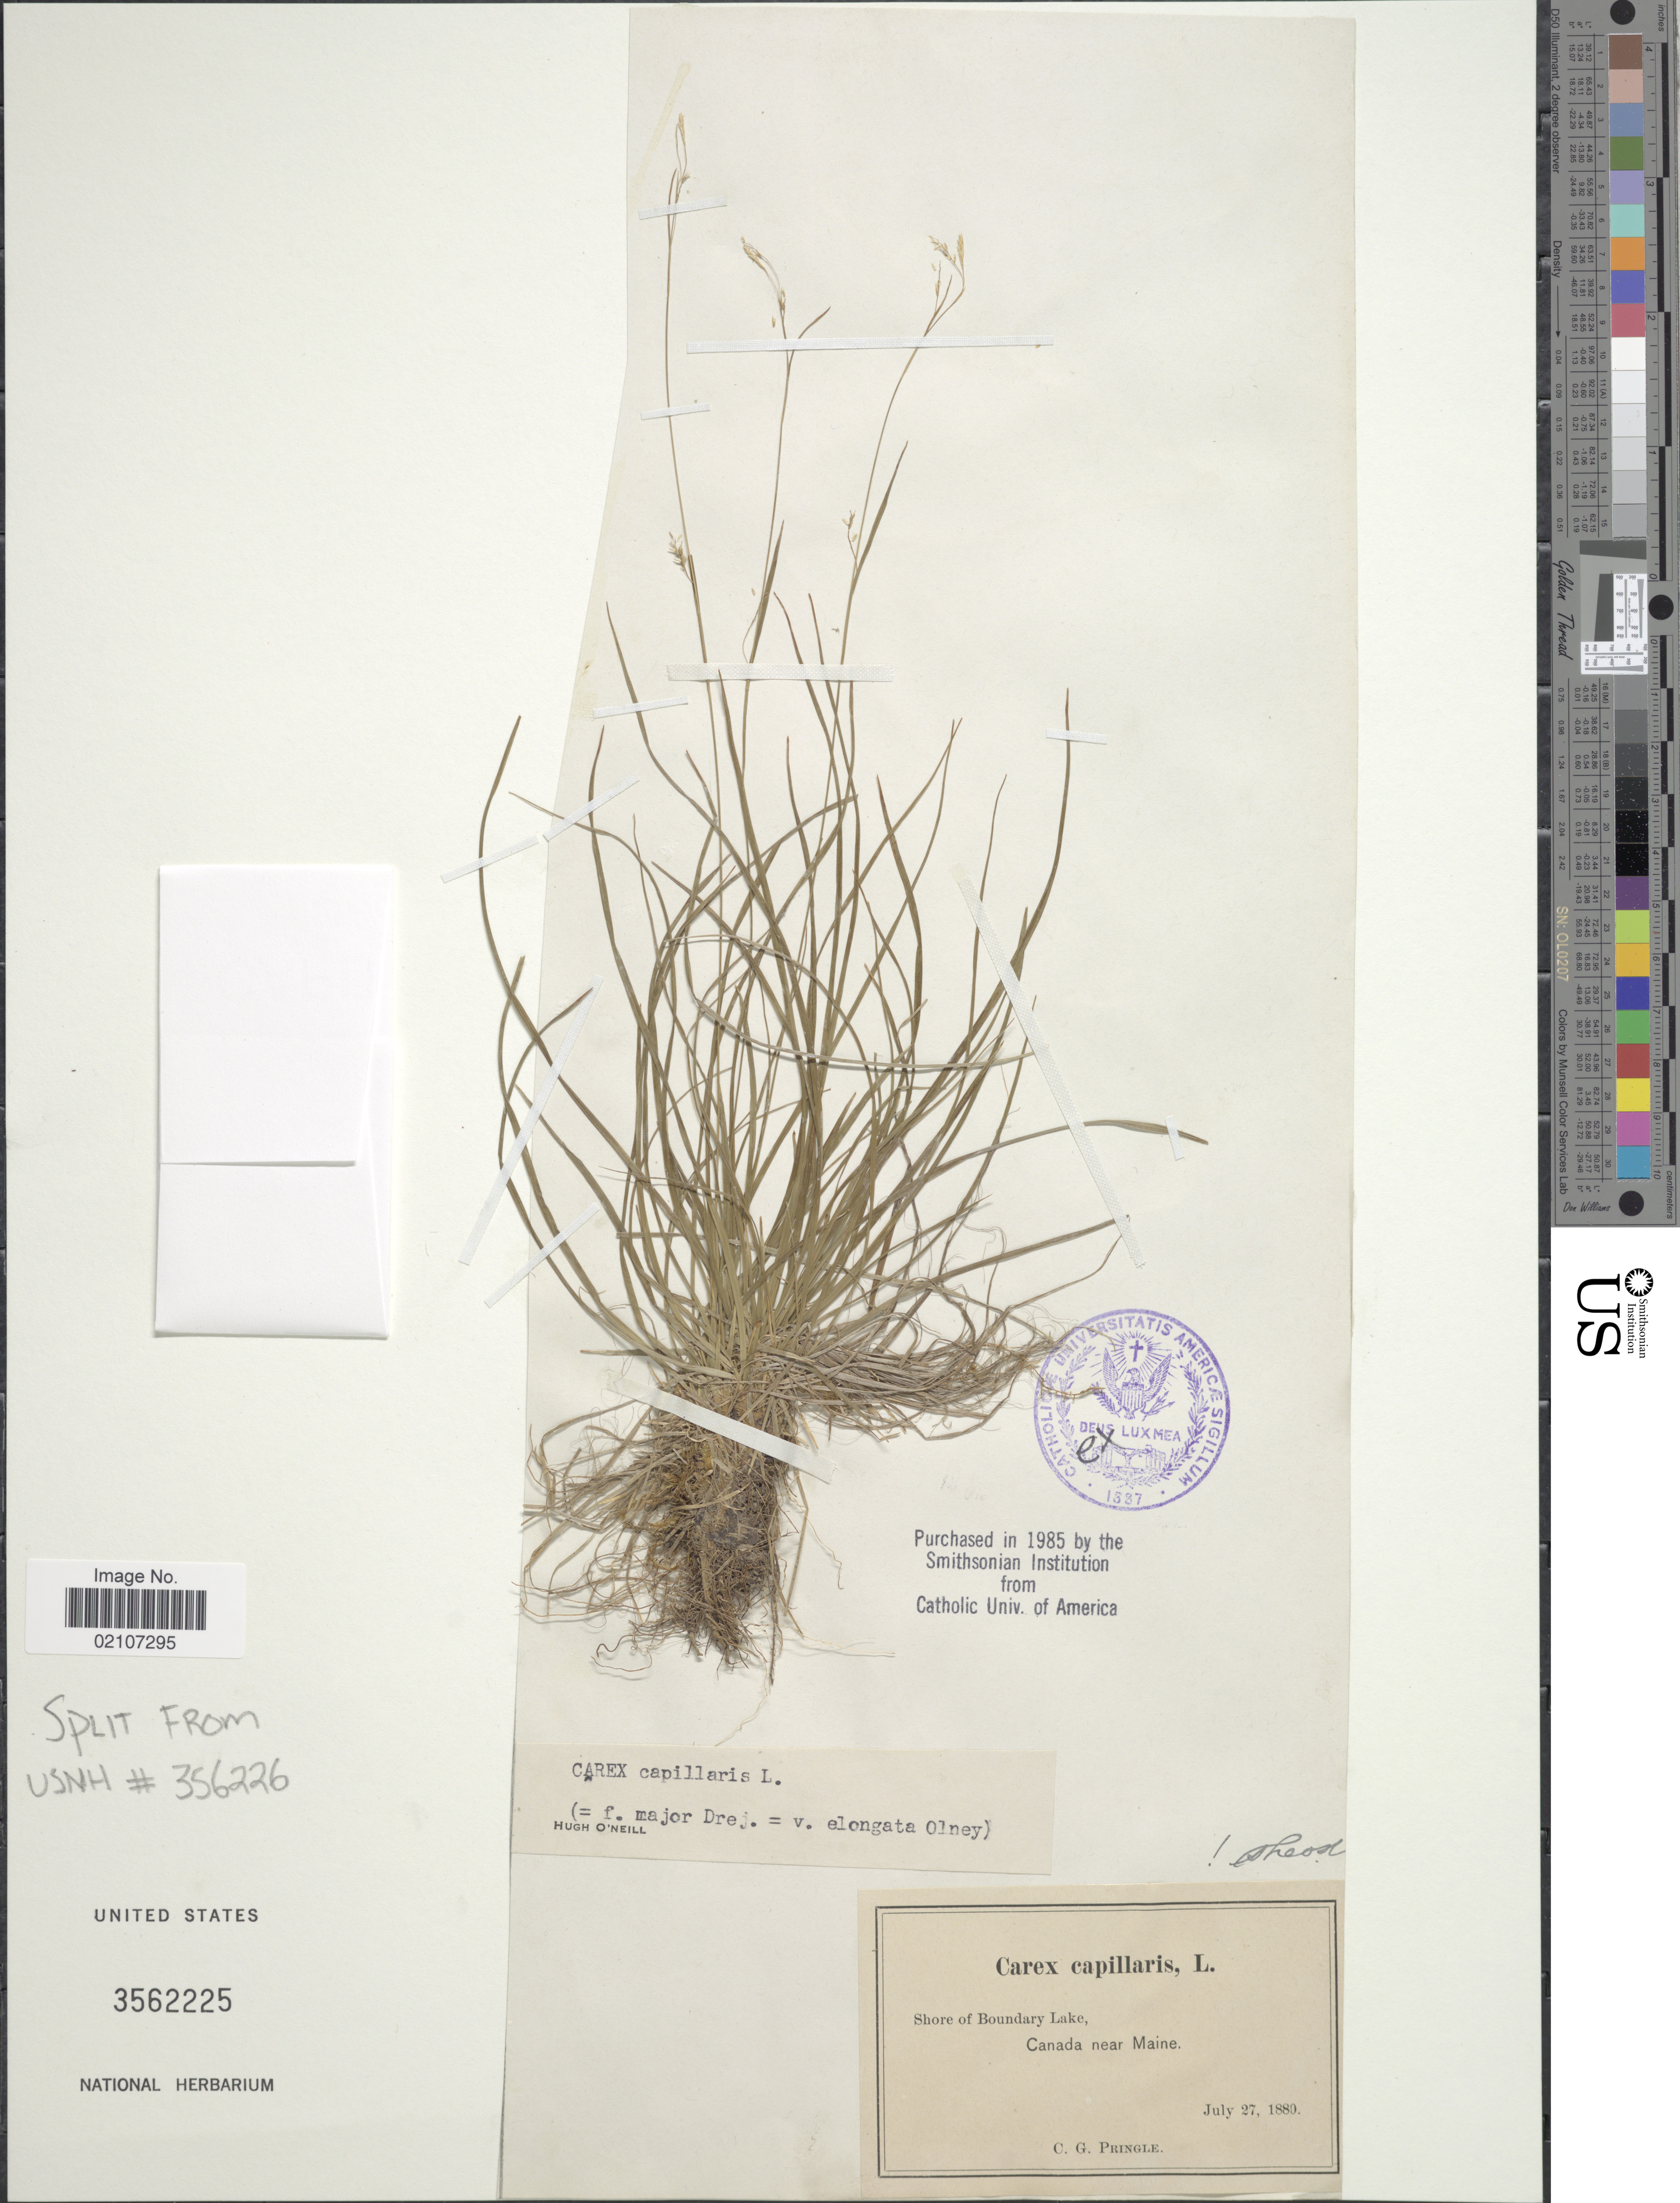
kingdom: Plantae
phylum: Tracheophyta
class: Liliopsida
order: Poales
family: Cyperaceae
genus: Carex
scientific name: Carex capillaris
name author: L.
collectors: C. G. Pringle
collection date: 1880-07-27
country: Canada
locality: Shore of Boundary Lake, Canada near Maine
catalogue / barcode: US 3562225